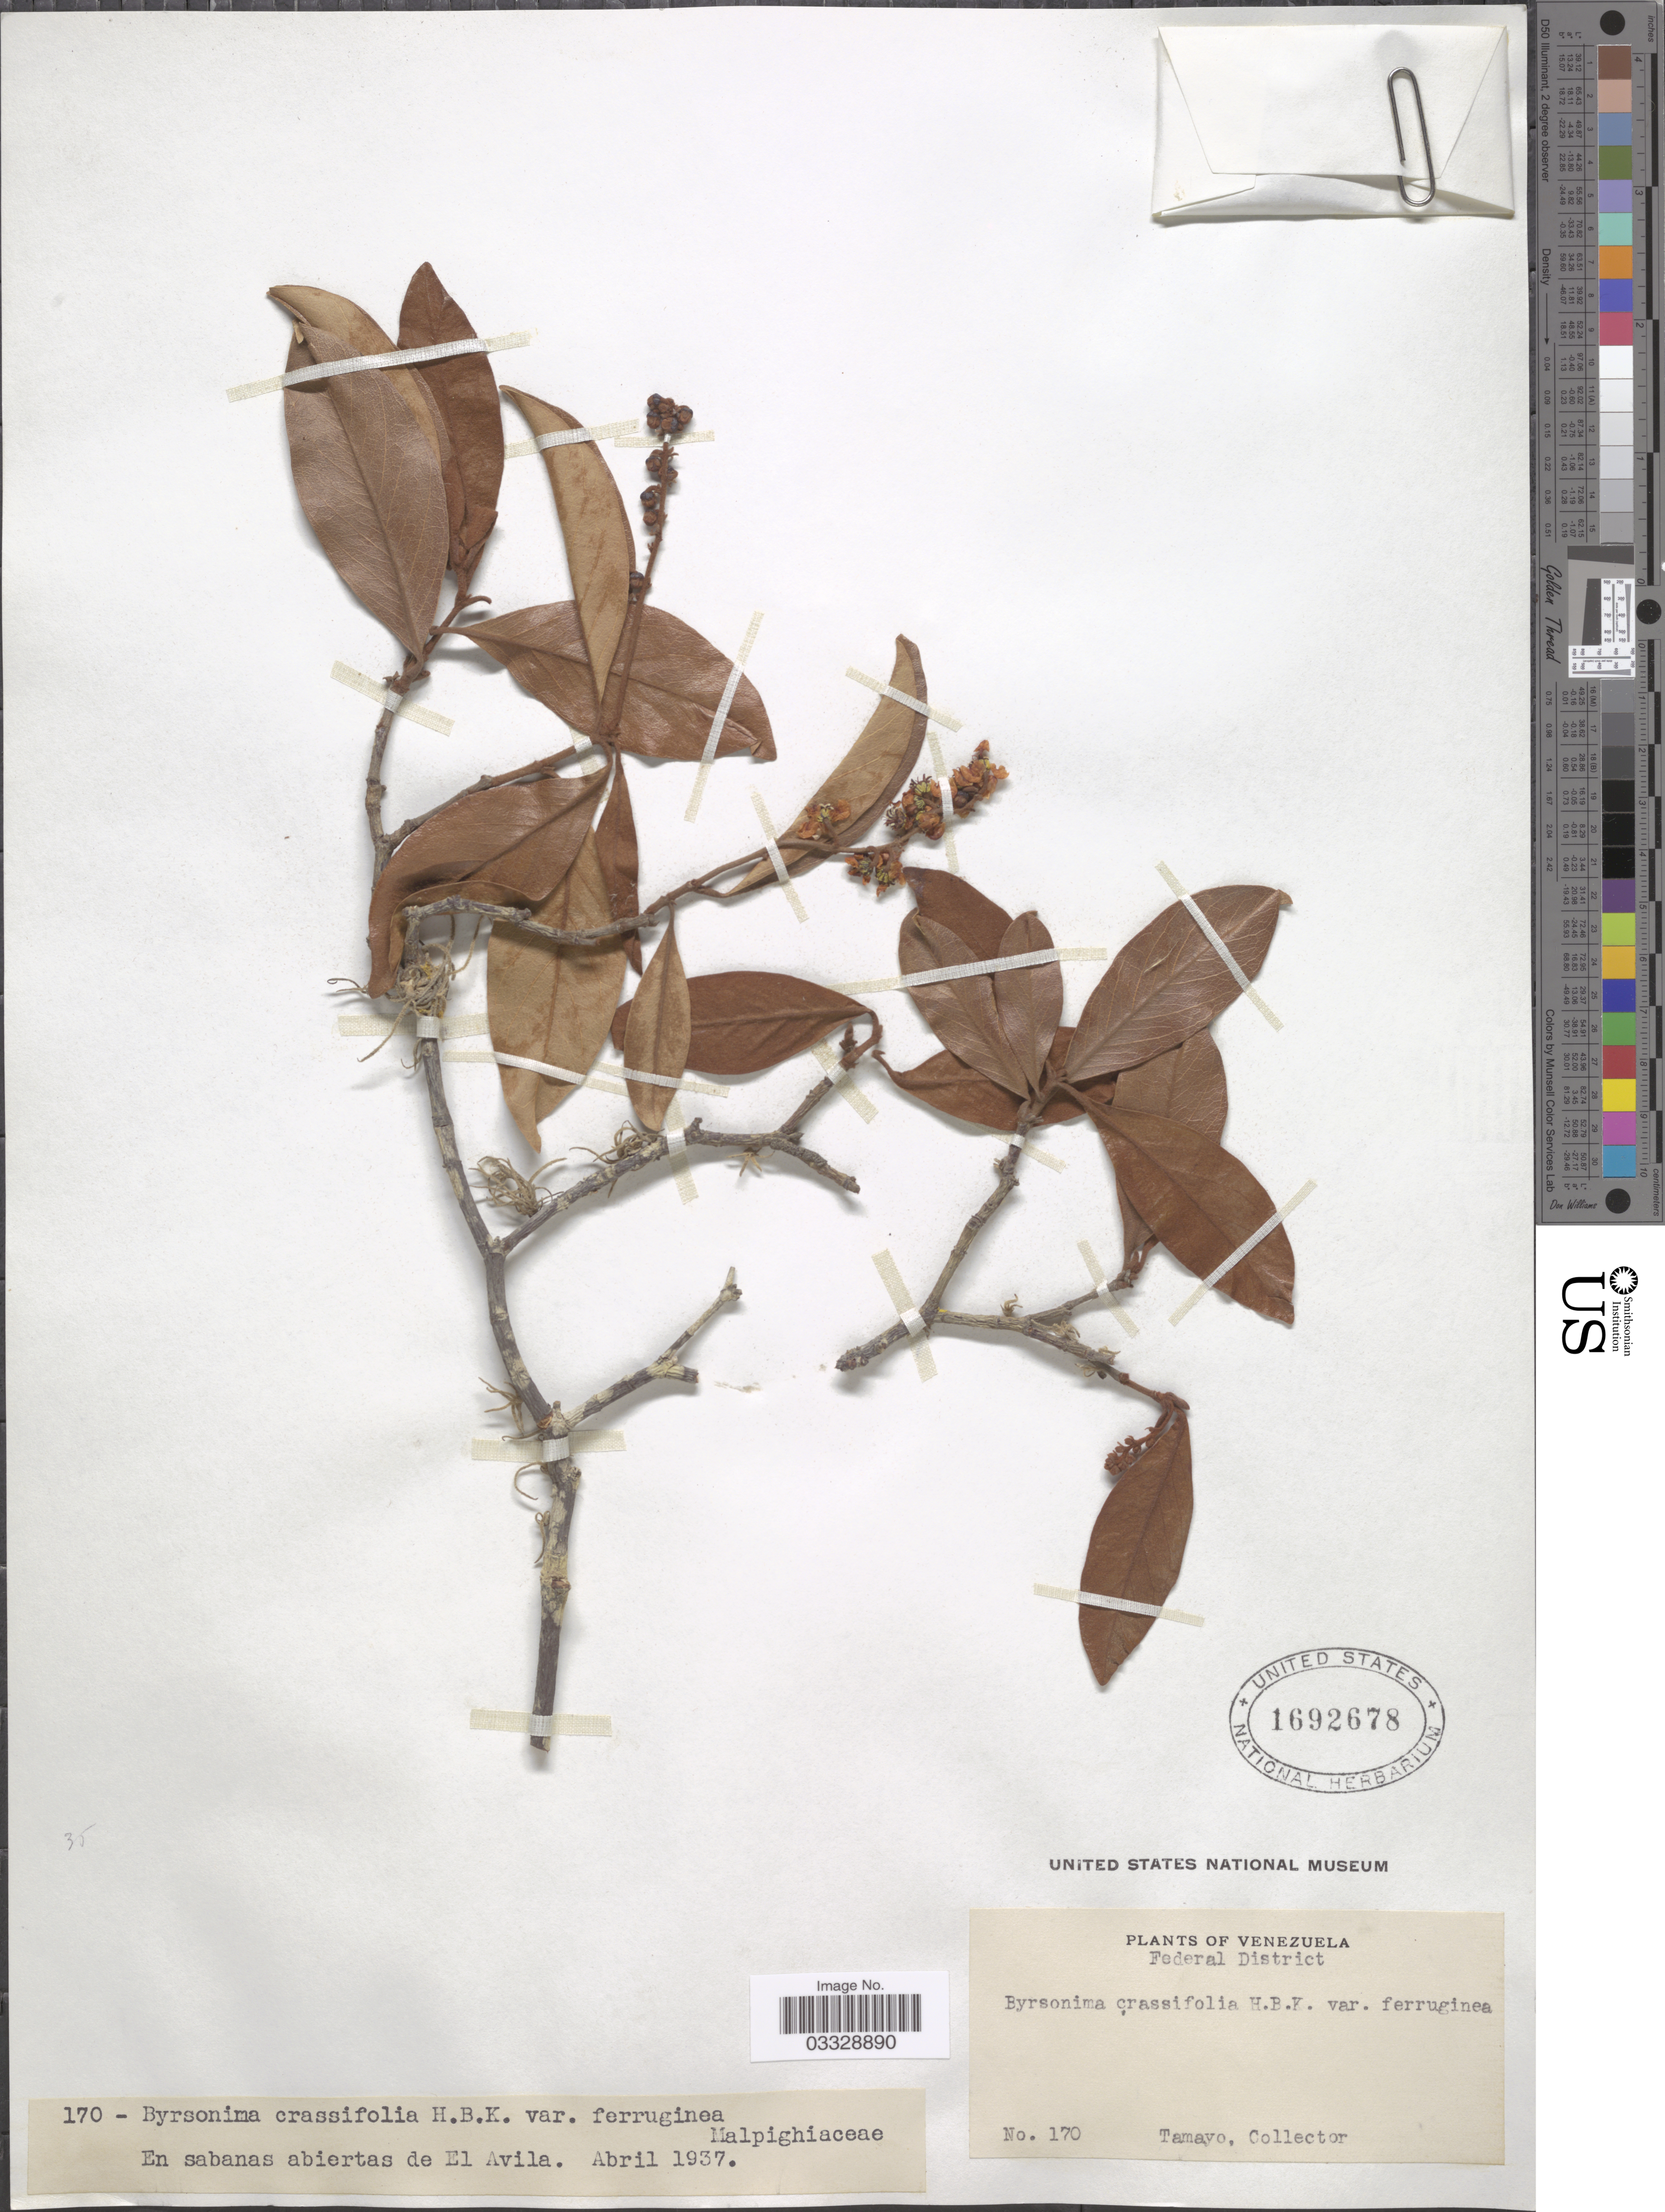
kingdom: Plantae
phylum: Tracheophyta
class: Magnoliopsida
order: Malpighiales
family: Malpighiaceae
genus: Byrsonima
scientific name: Byrsonima crassifolia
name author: (L.) Kunth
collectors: -. Tamayo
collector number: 170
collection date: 1937-04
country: Venezuela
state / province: Miranda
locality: En sabanas abiertas de El Avila. Federal District.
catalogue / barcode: US 1692678